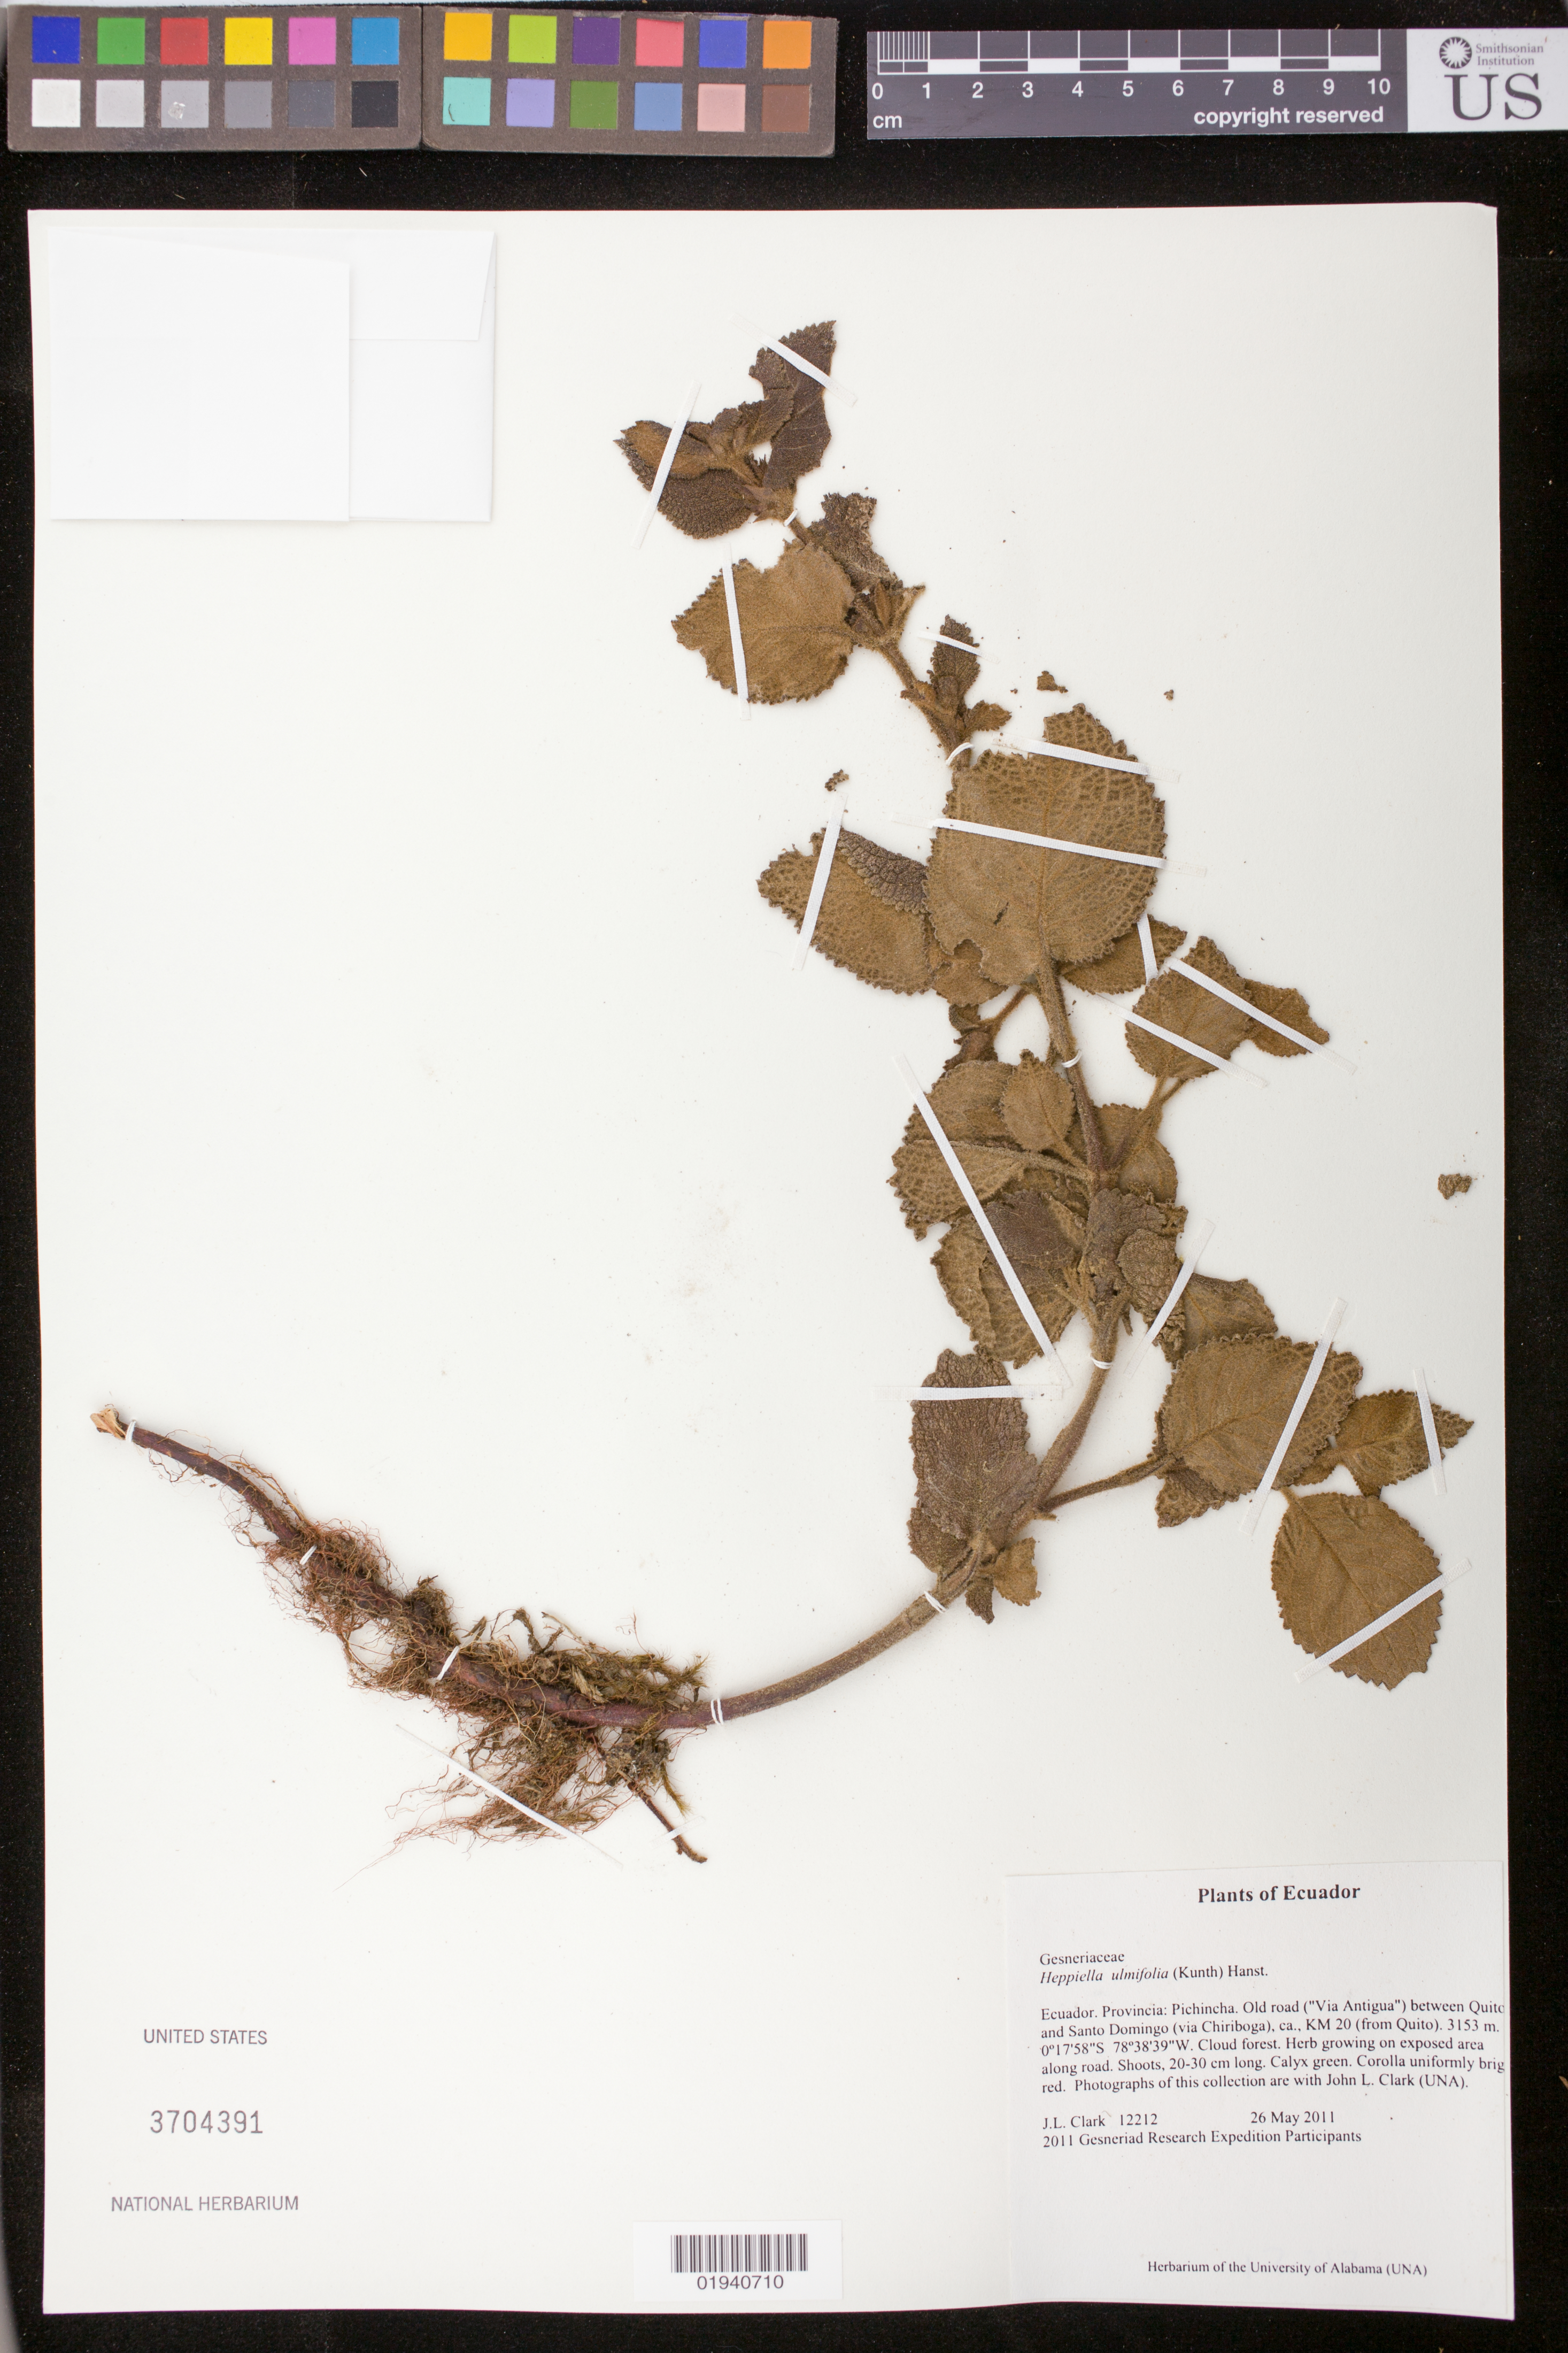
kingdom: Plantae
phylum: Tracheophyta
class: Magnoliopsida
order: Lamiales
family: Gesneriaceae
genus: Heppiella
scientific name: Heppiella ulmifolia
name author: (Kunth) Hanst.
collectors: J. L. Clark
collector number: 12212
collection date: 2011-05-26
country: Ecuador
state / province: Pichincha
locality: Old road ("Via Antigua") between Quito and Santo Domingo (via Chiriboga), ca., KM 20 (from Quito).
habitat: Cloud forest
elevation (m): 3153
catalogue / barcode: US 3704391